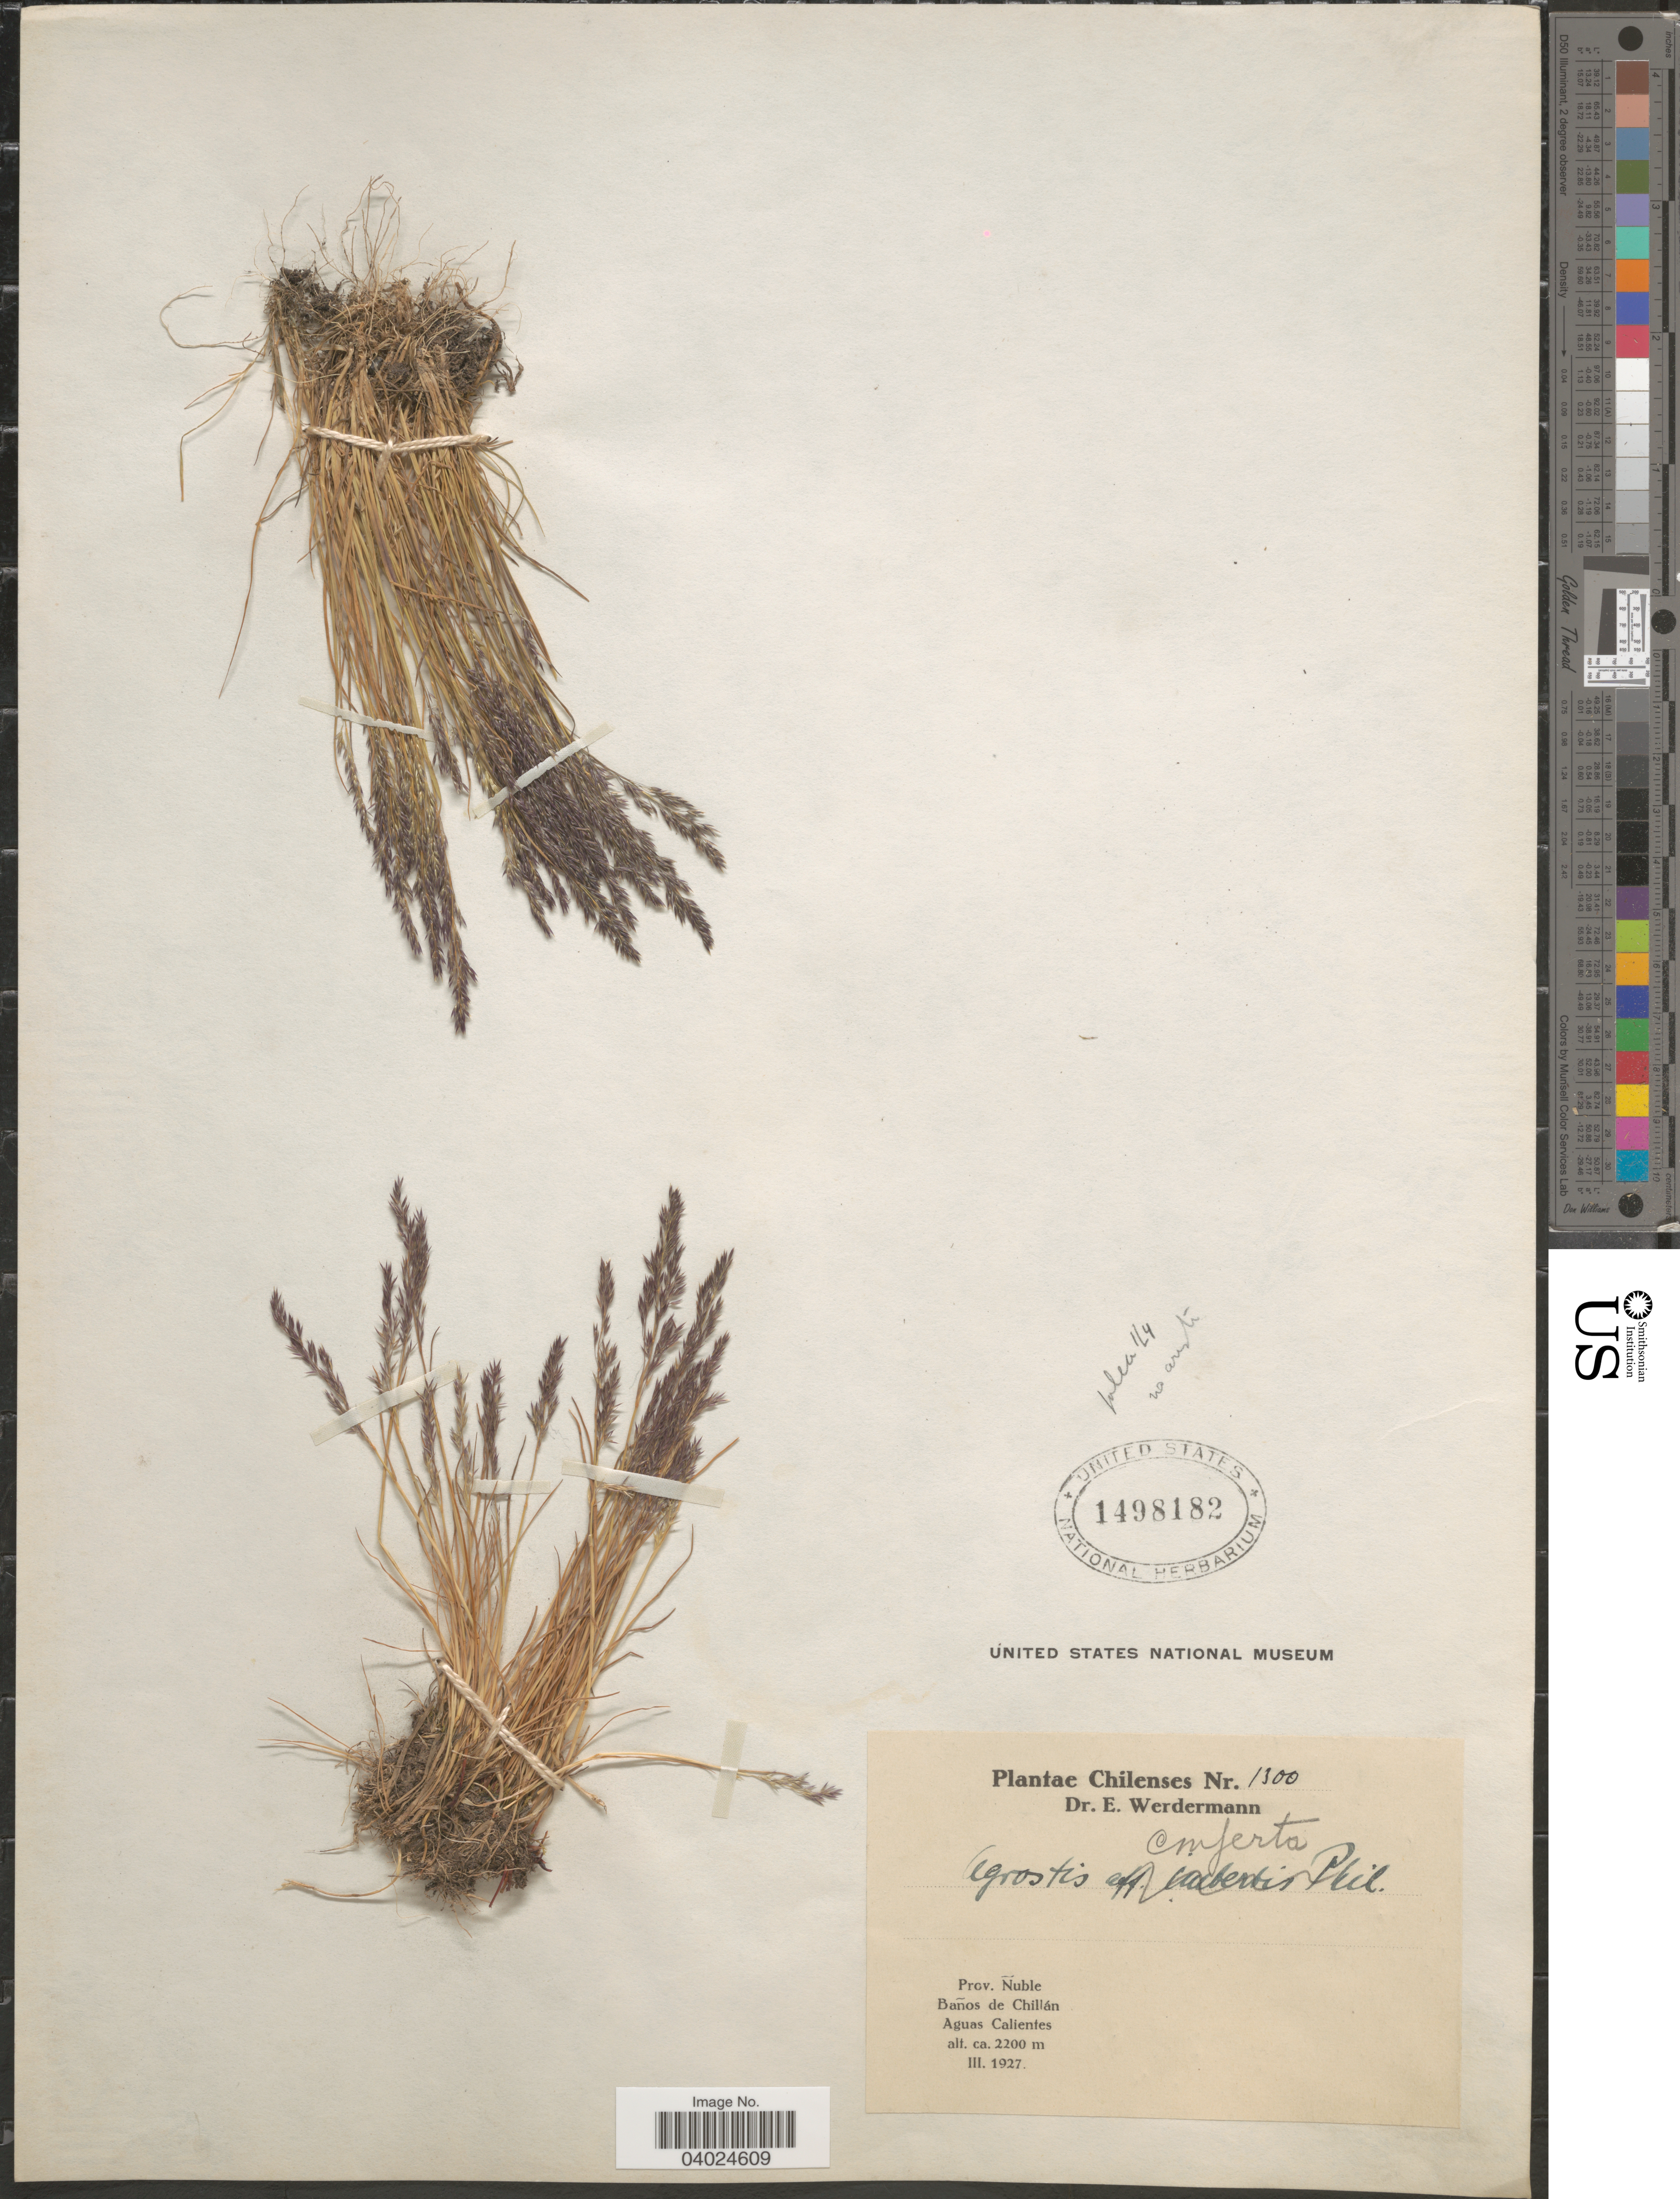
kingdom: Plantae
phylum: Tracheophyta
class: Liliopsida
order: Poales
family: Poaceae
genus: Agrostis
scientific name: Agrostis meyenii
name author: Trin.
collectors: E. Werdermann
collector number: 1300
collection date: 1927-03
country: Chile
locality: Prov. Ñuble. Baños de Chillán. Aguas Calientes.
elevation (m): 2200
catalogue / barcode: US 1498182